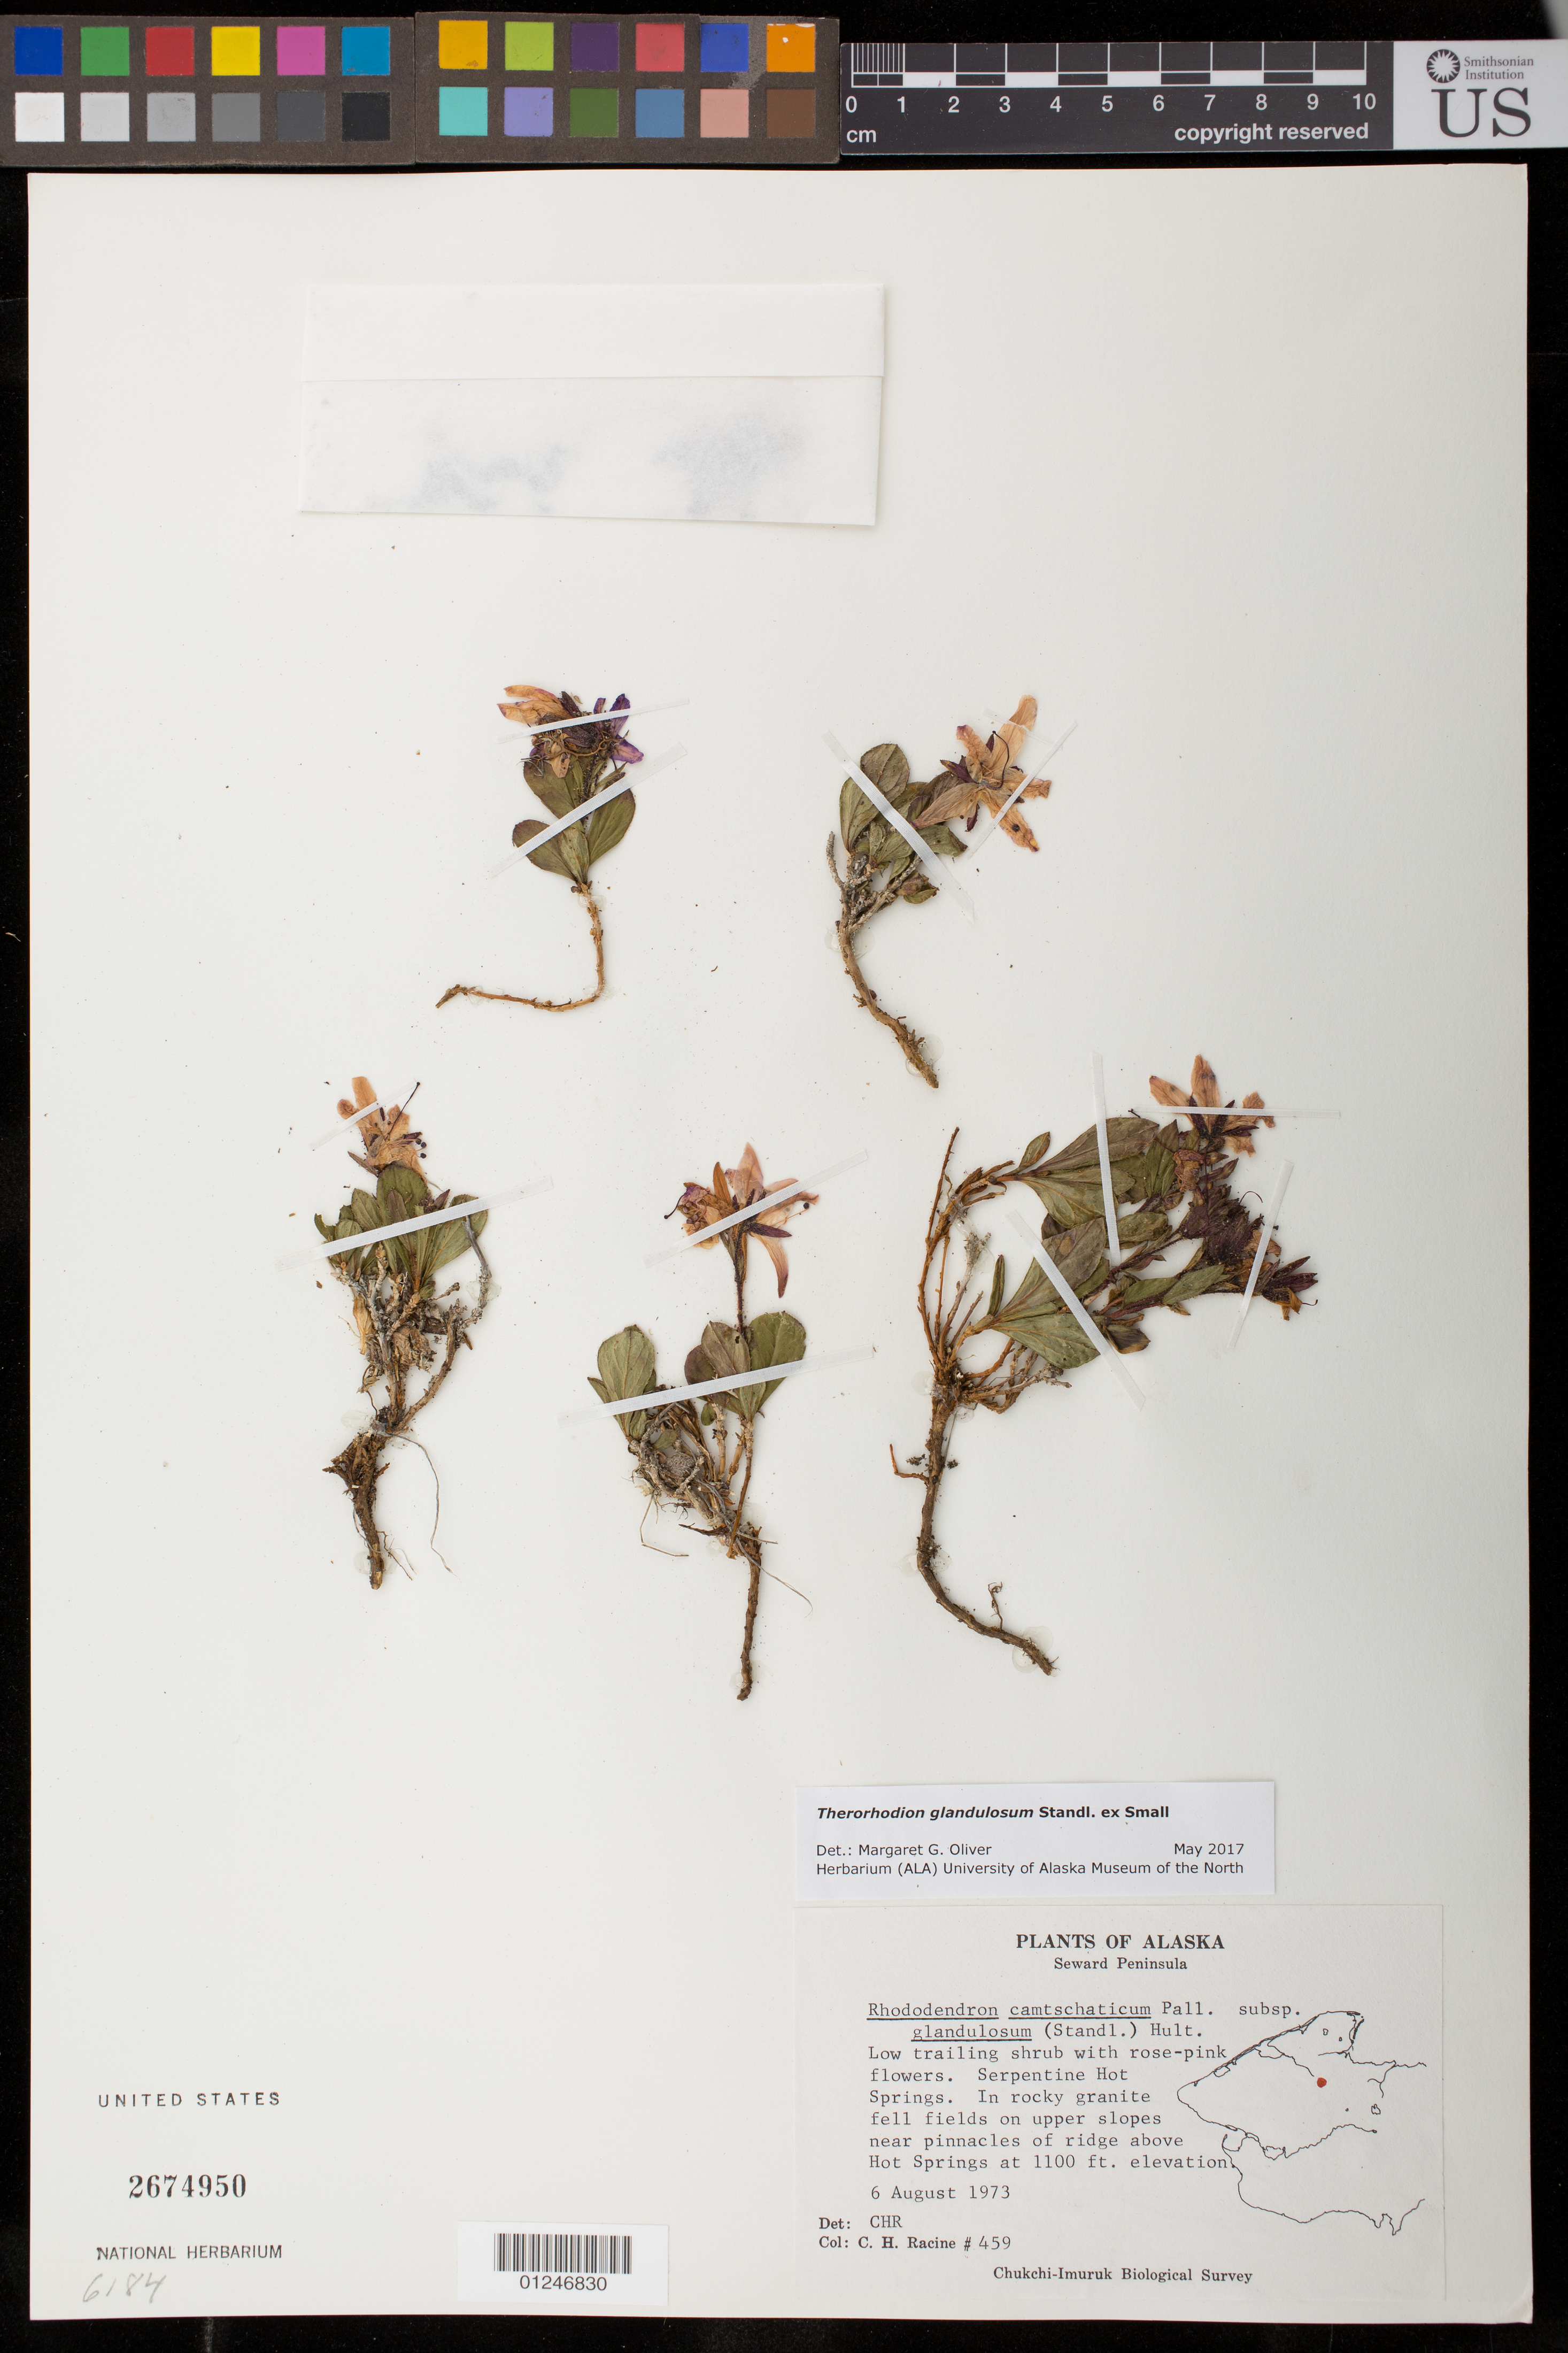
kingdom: Plantae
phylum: Tracheophyta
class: Magnoliopsida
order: Ericales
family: Ericaceae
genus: Therorhodion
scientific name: Therorhodion glandulosum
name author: Standl. ex Small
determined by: Oliver, M. G., (ALA), University of Alaska Museum of the North (UNITED STATES)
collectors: C. Racine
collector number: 459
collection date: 1973-08-06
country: United States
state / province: Alaska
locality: Serpentine Hot Springs. In rocky granite fell fields on upper slopes near pinnacles of ridge above Hot Springs.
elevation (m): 335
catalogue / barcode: US 2674950